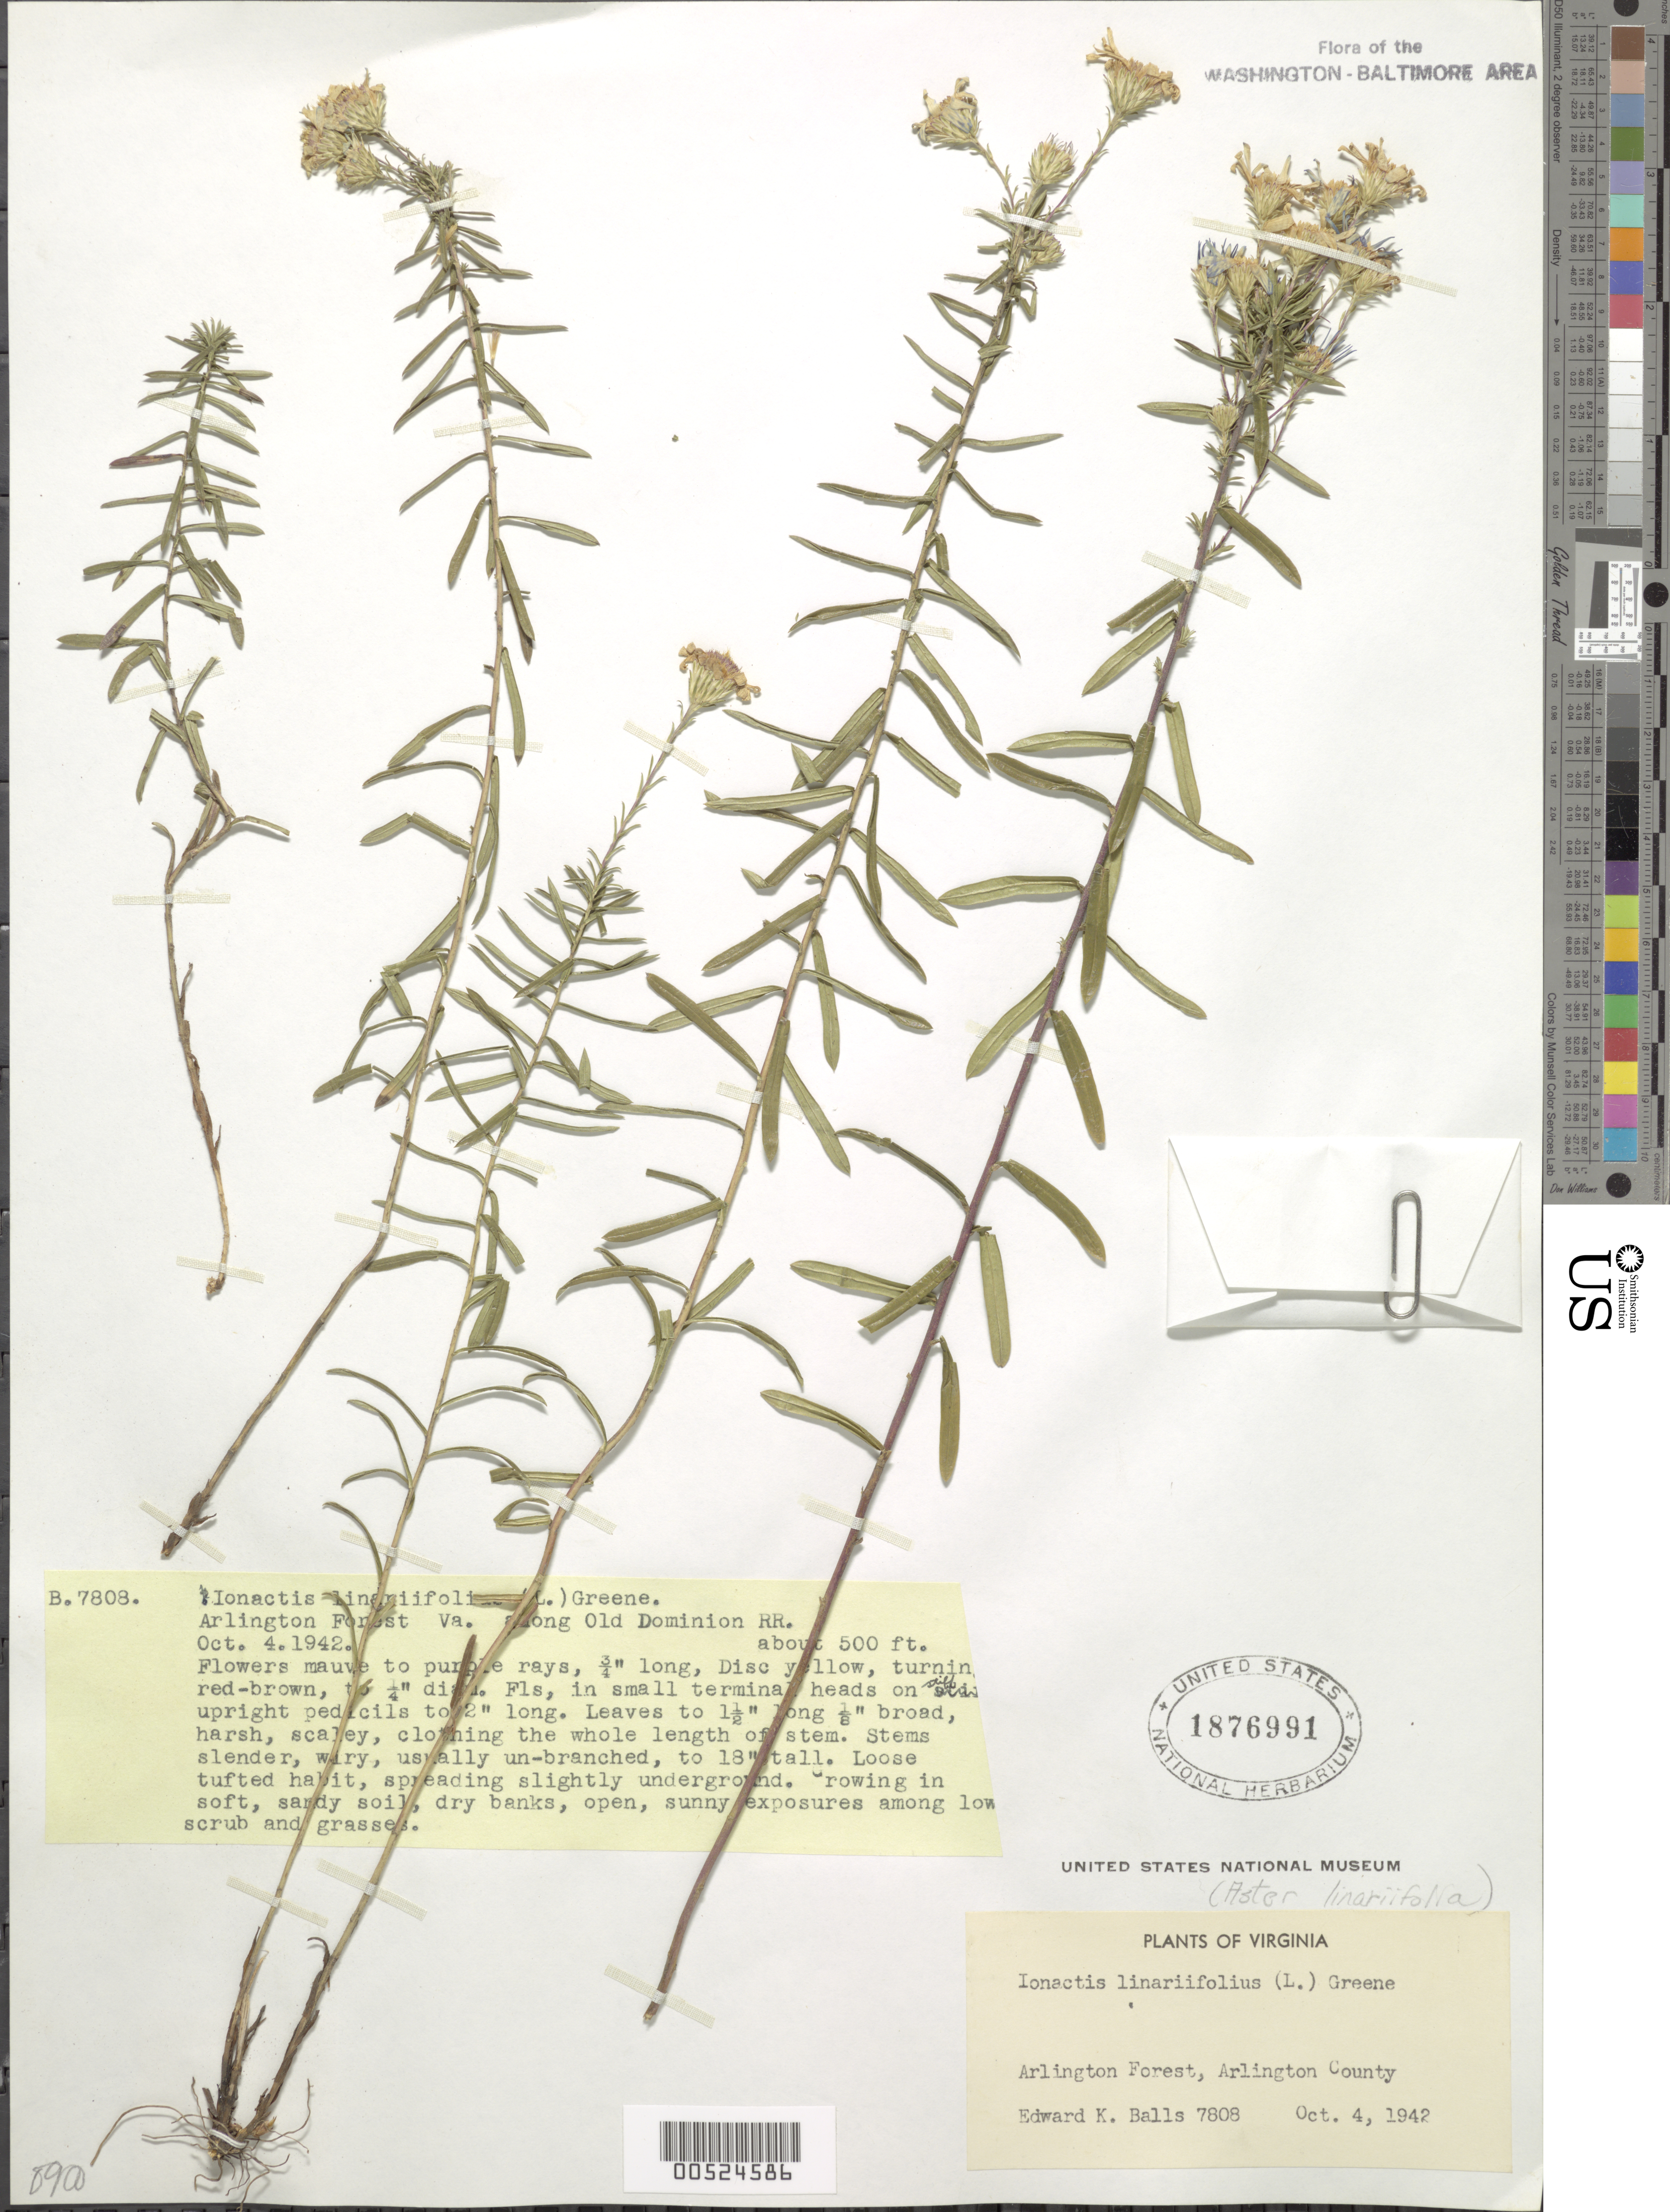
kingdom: Plantae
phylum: Tracheophyta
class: Magnoliopsida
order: Asterales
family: Asteraceae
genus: Ionactis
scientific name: Ionactis linariifolia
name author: (L.) Greene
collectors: E. K. Balls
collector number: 7808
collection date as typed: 04 Oct 1942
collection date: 1942-10-04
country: United States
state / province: Virginia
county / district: Arlington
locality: Arlington Forest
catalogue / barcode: US 524586